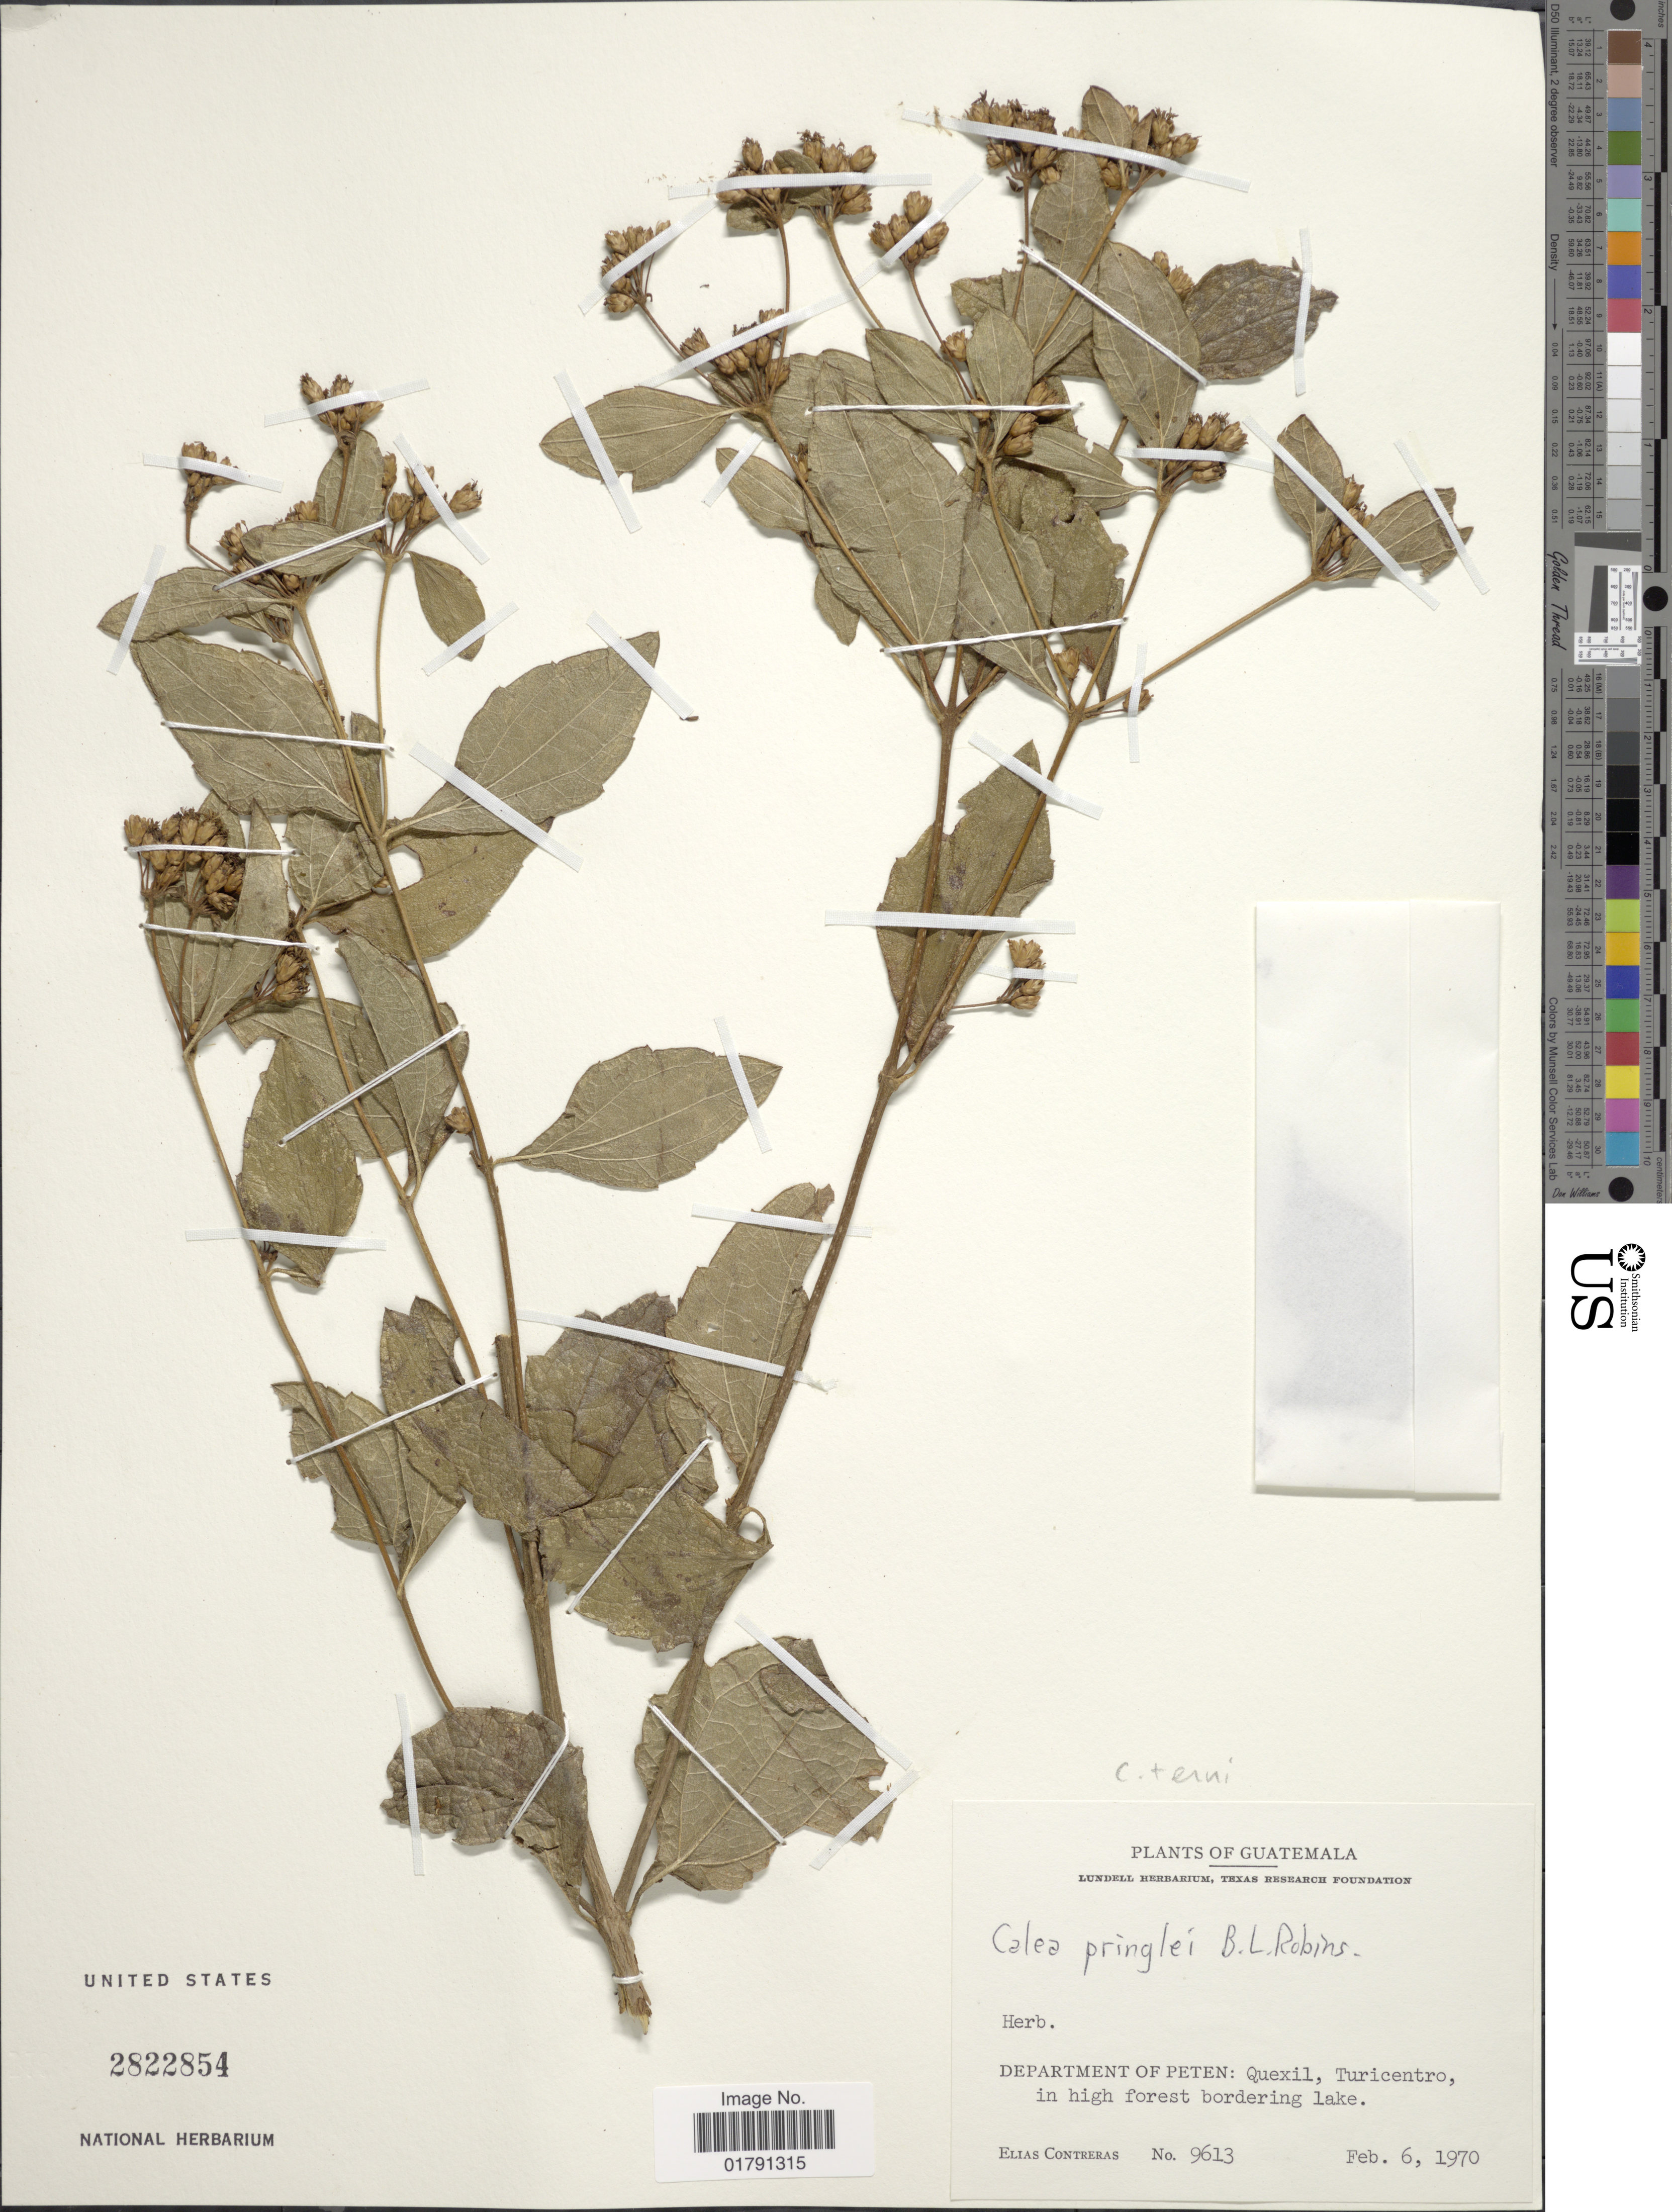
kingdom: Plantae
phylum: Tracheophyta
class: Magnoliopsida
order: Asterales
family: Asteraceae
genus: Calea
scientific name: Calea ternifolia var. ternifolia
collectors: E. Contreras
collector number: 9613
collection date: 1970-02-06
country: Guatemala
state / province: El Petén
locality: Quexil, Turicentro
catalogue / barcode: US 2822854